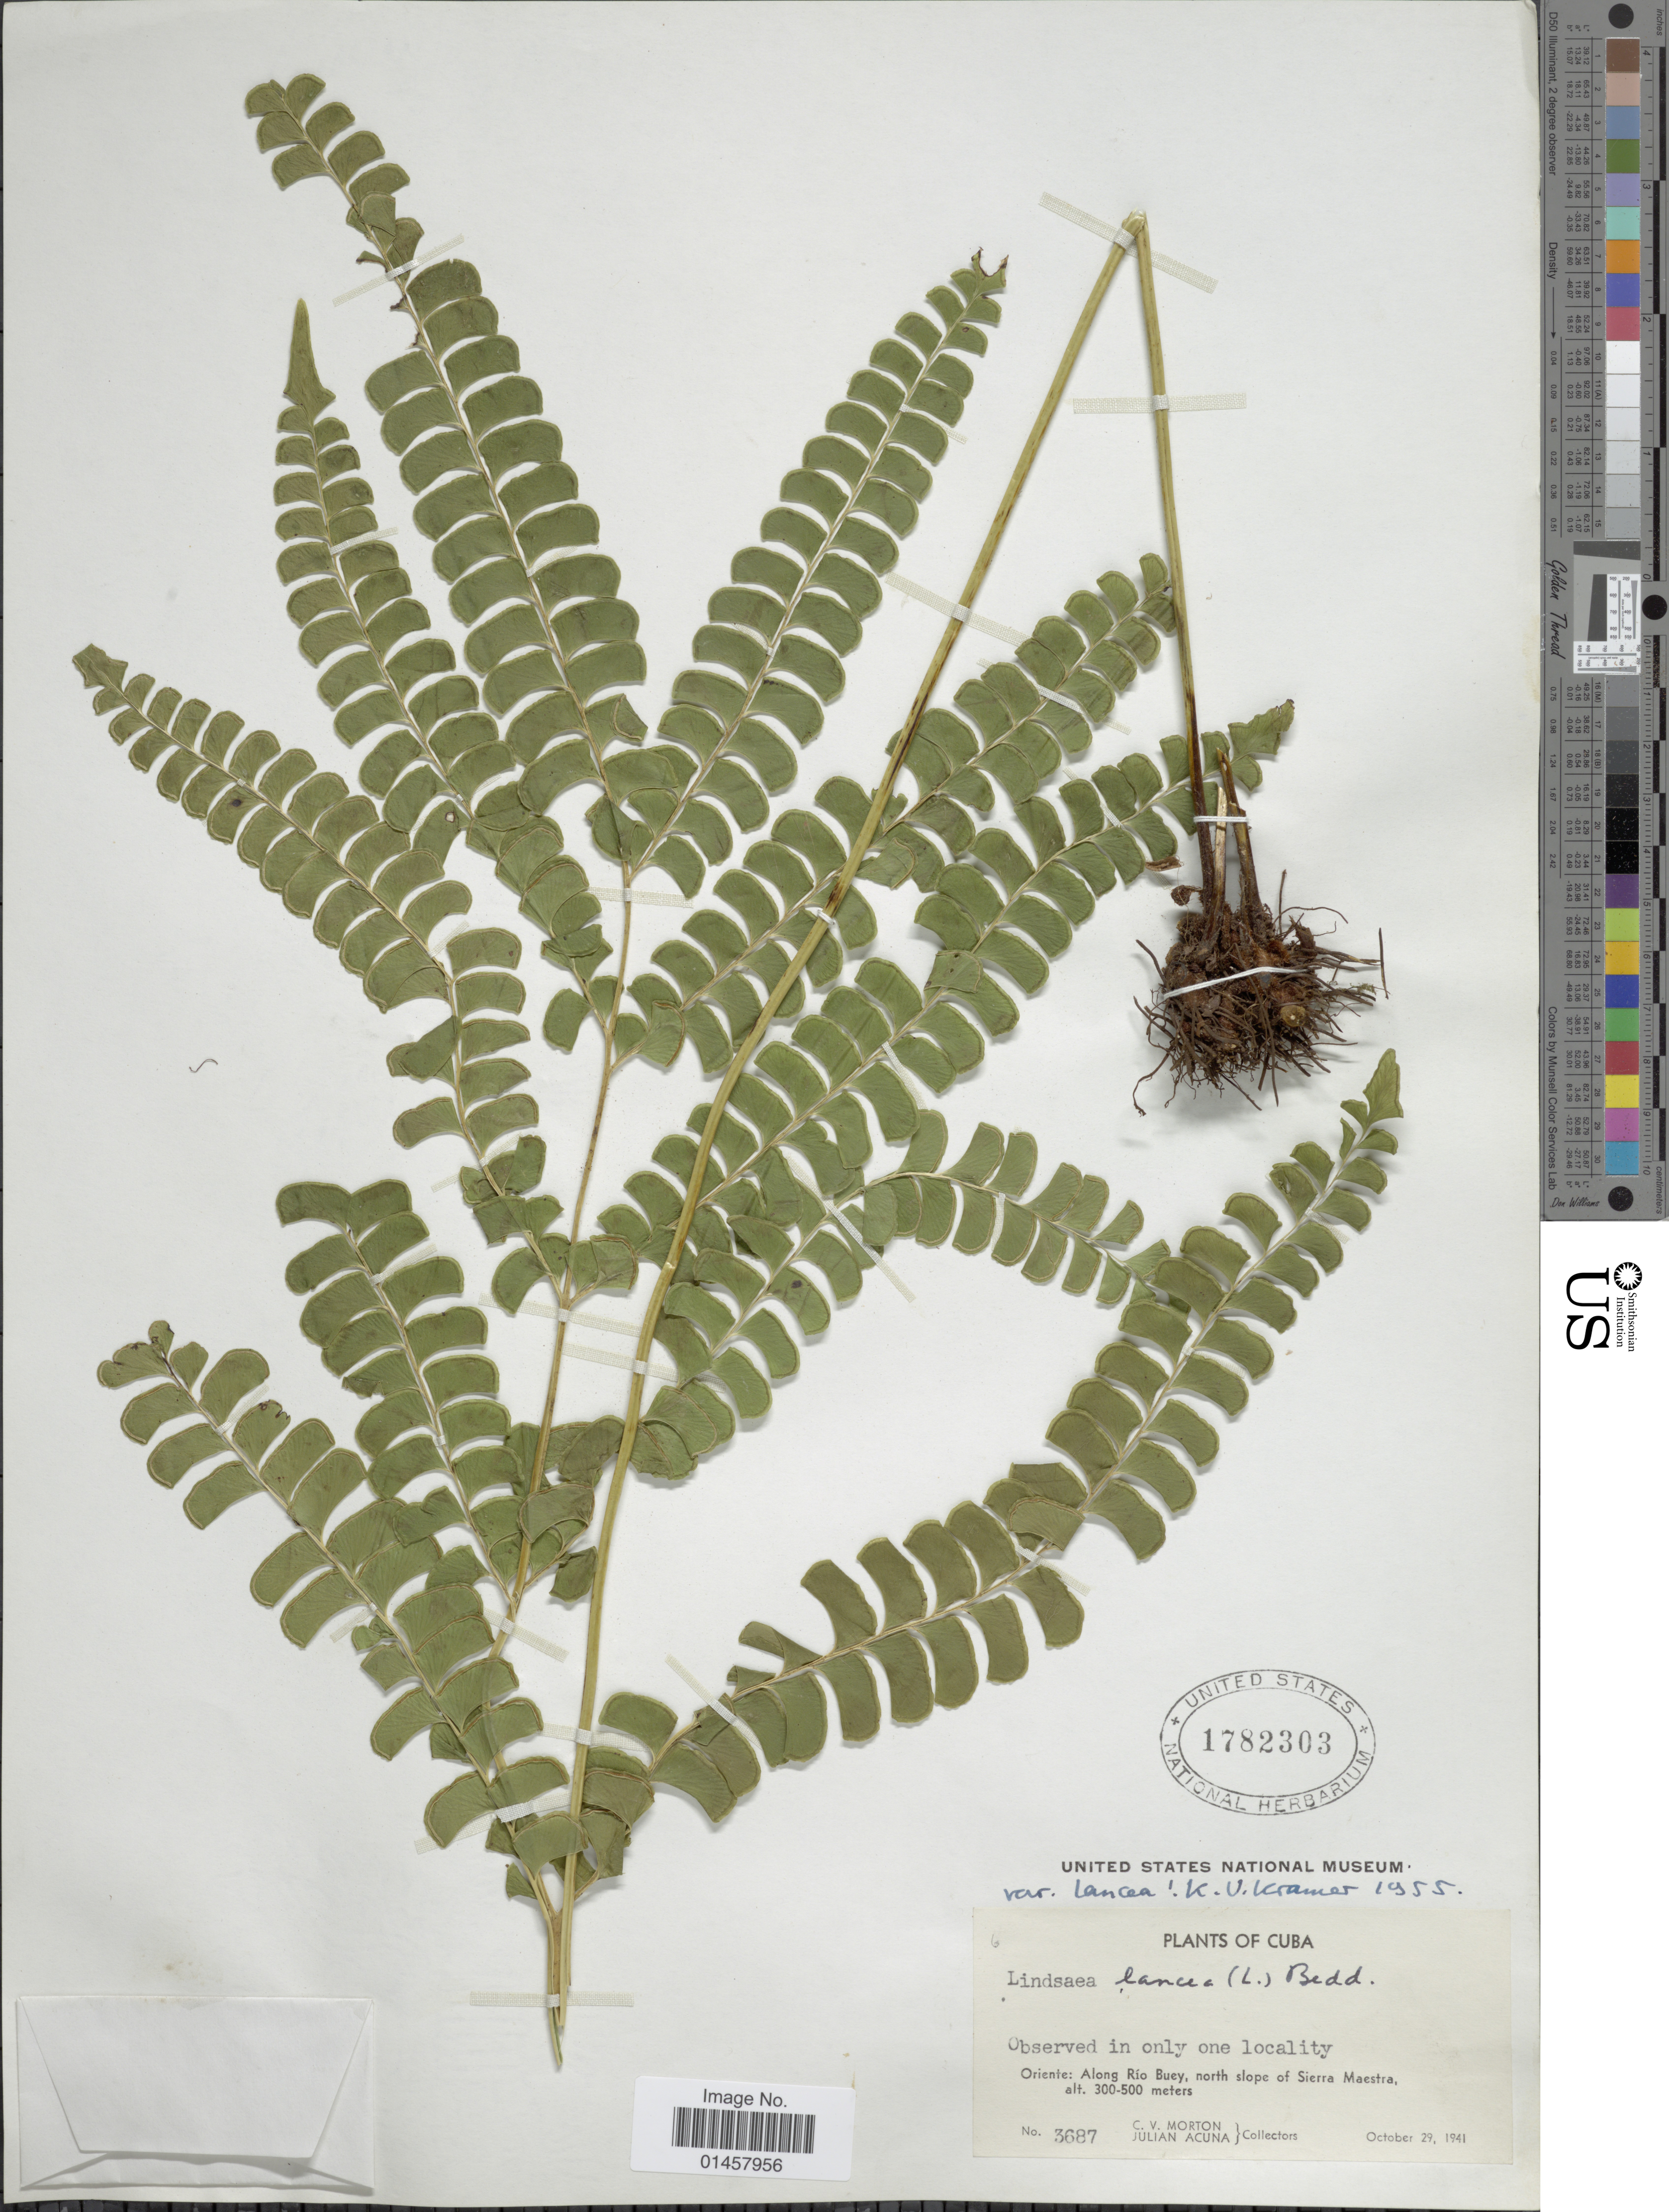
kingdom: Plantae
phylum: Tracheophyta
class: Polypodiopsida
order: Polypodiales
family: Lindsaeaceae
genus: Lindsaea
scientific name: Lindsaea lancea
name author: (L.) Bedd.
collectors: C. V. Morton & J. B. Acuña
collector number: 3687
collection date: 1941-10-29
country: Cuba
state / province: Oriente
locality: Oriente: along Rio Buey, north Slope of Sierra Maestra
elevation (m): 300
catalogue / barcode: US 1782303